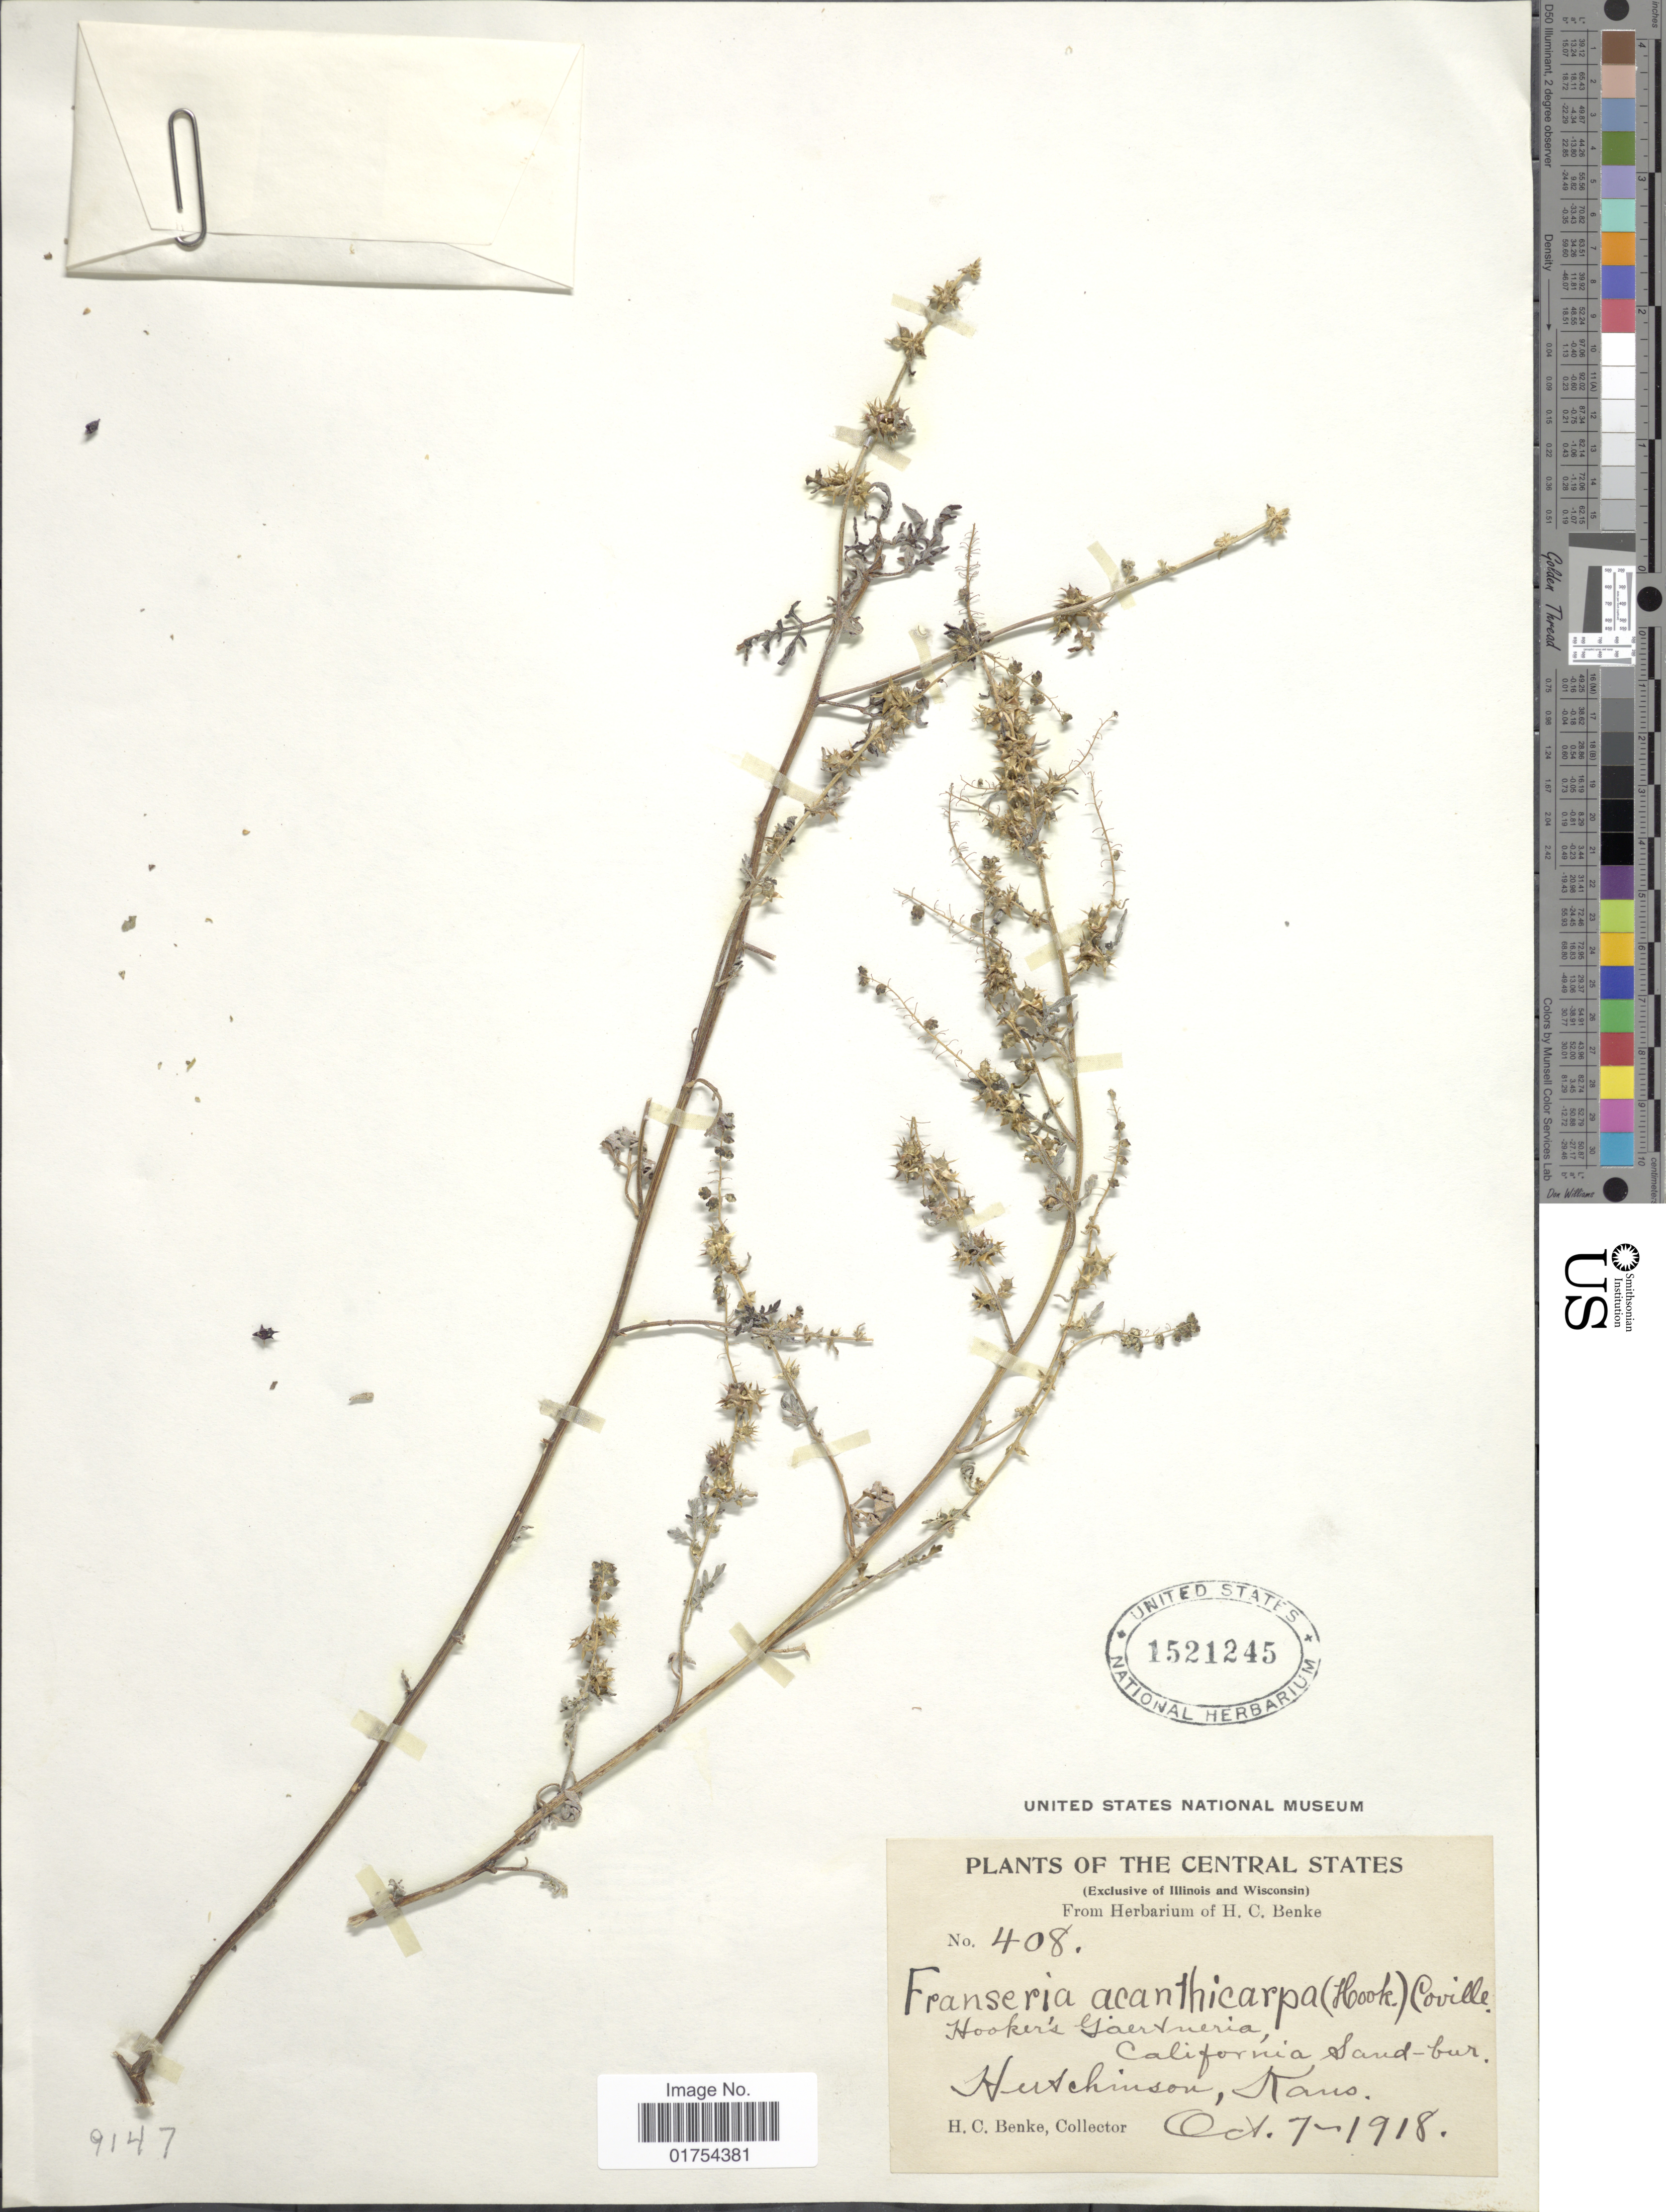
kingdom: Plantae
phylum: Tracheophyta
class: Magnoliopsida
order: Asterales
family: Asteraceae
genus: Franseria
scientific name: Franseria acanthicarpa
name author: Coville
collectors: H. Benke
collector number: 408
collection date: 1918-10-07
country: United States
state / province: Kansas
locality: Hutchinson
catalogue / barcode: US 1521245